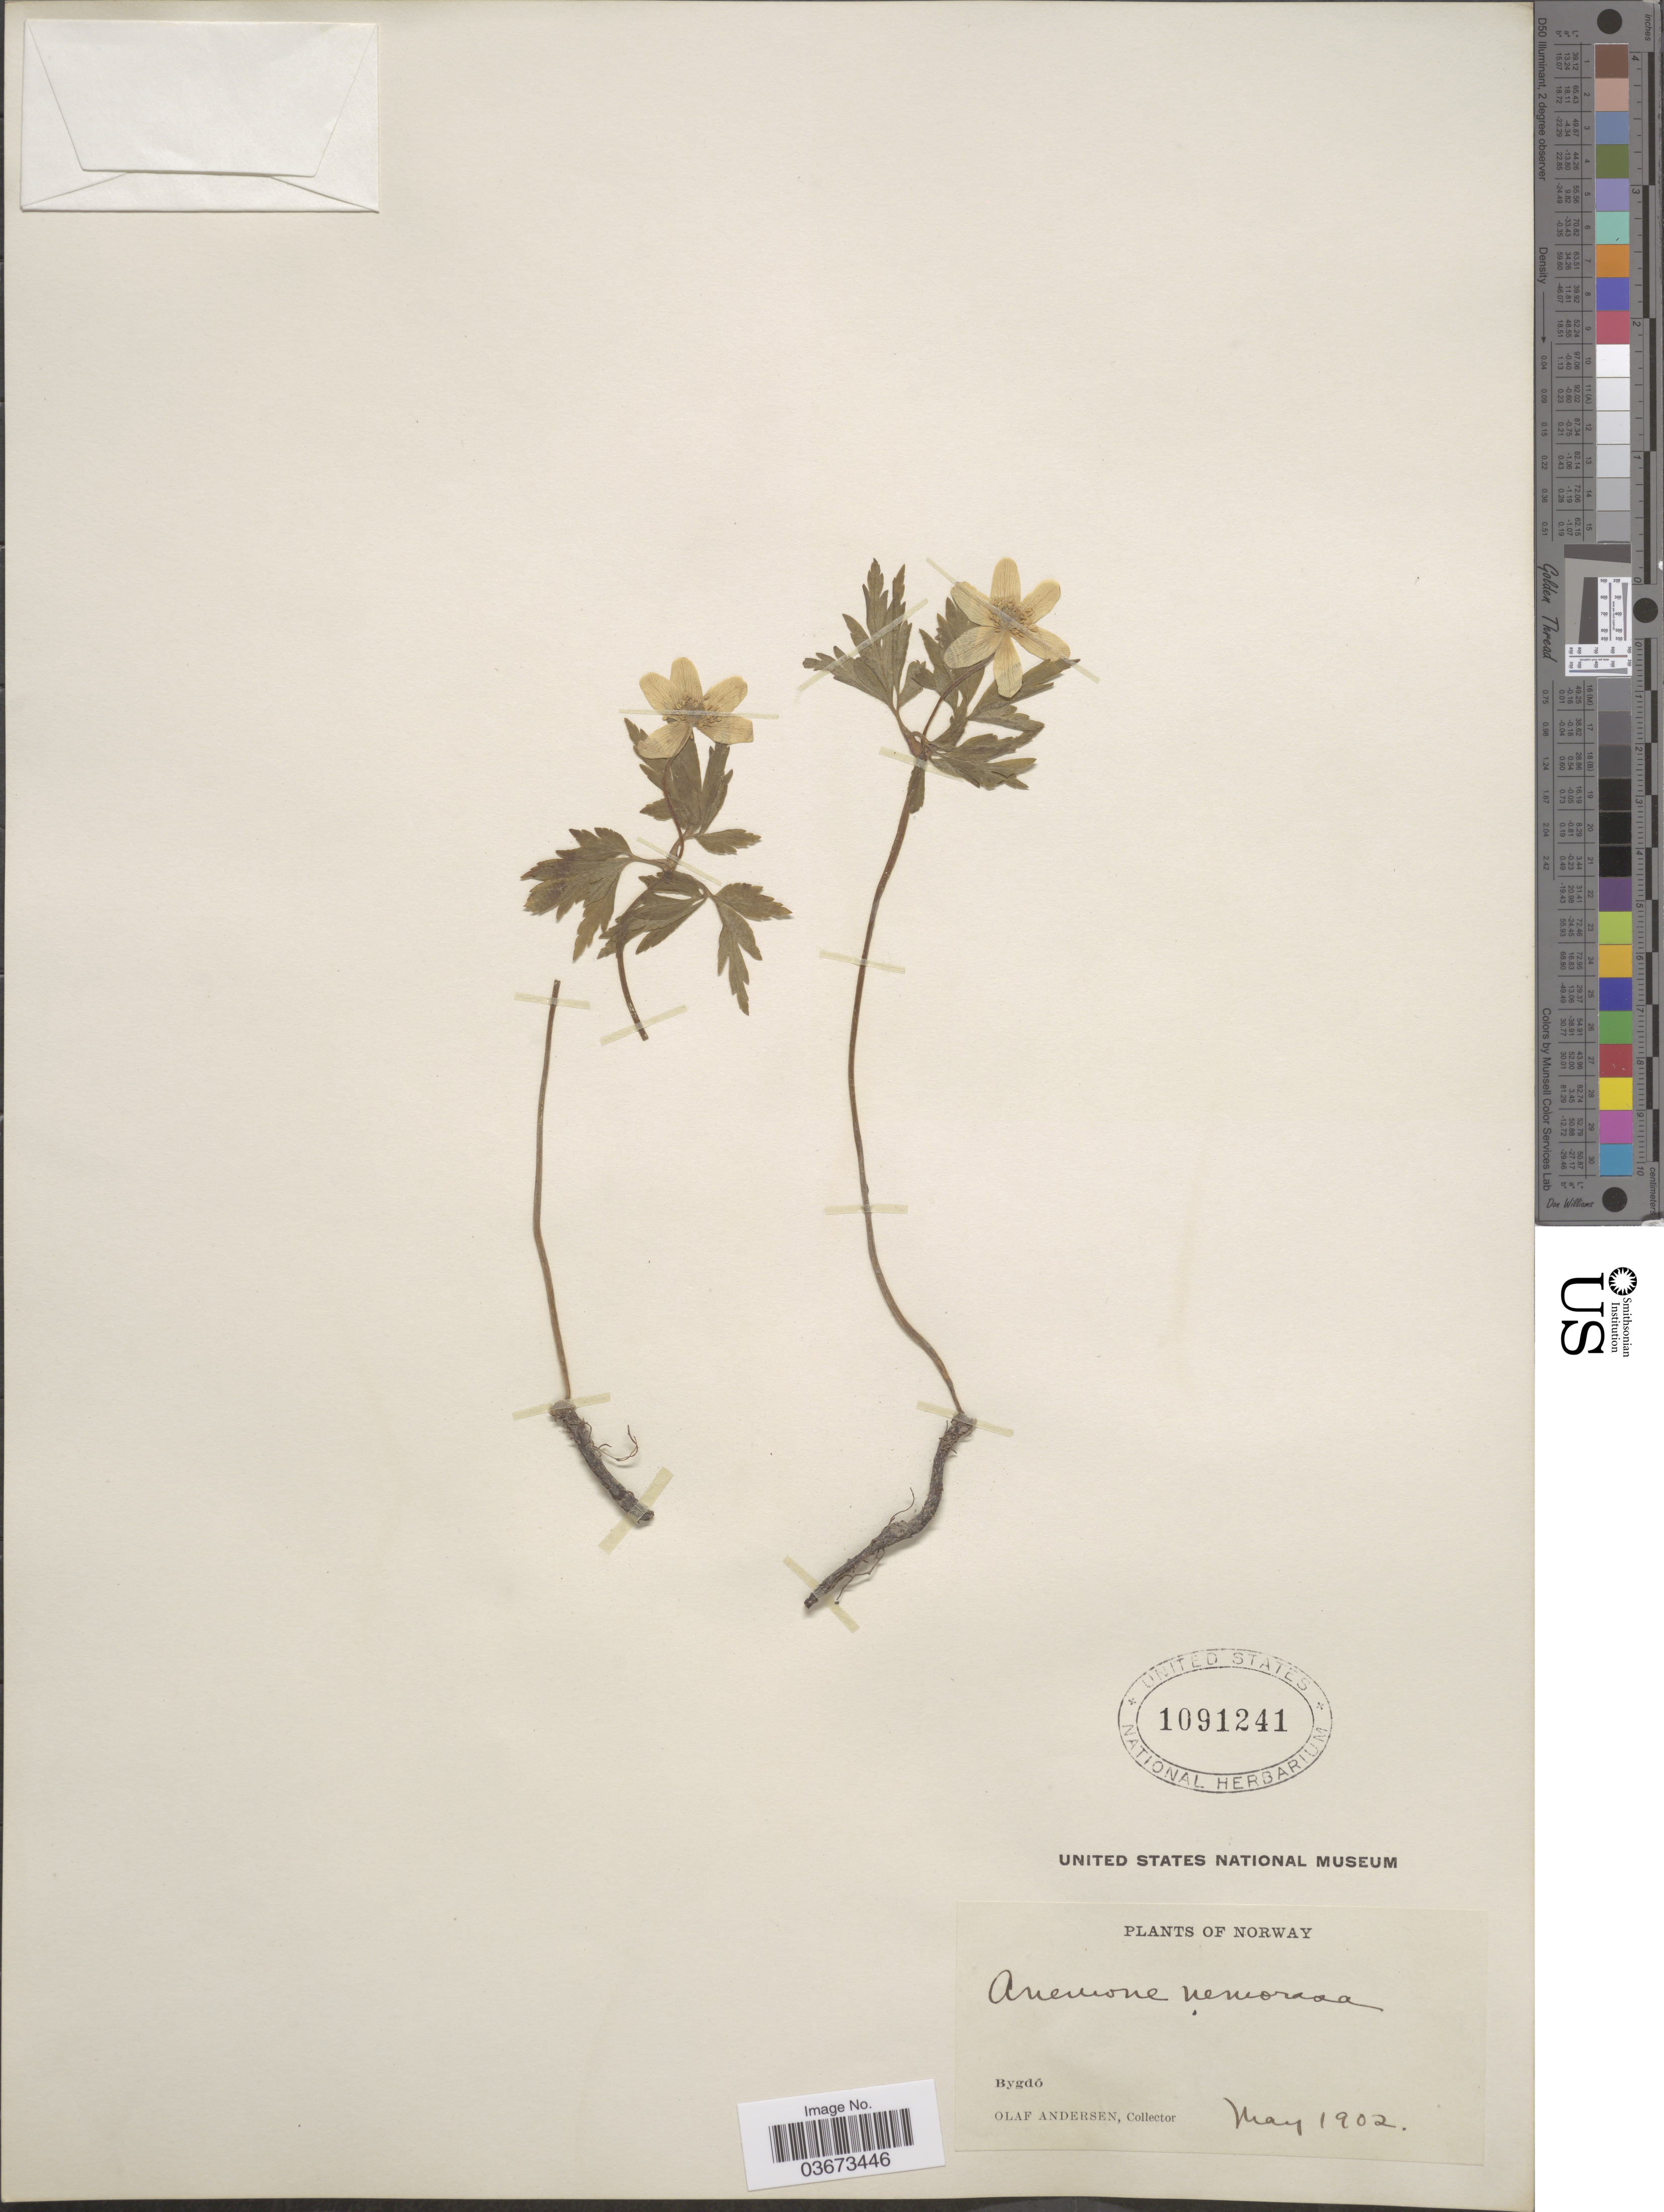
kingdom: Plantae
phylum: Tracheophyta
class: Magnoliopsida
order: Ranunculales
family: Ranunculaceae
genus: Anemone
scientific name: Anemone nemorosa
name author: L.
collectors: O. Andersen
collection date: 1902-05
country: Norway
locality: Bygdó.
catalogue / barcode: US 1091241